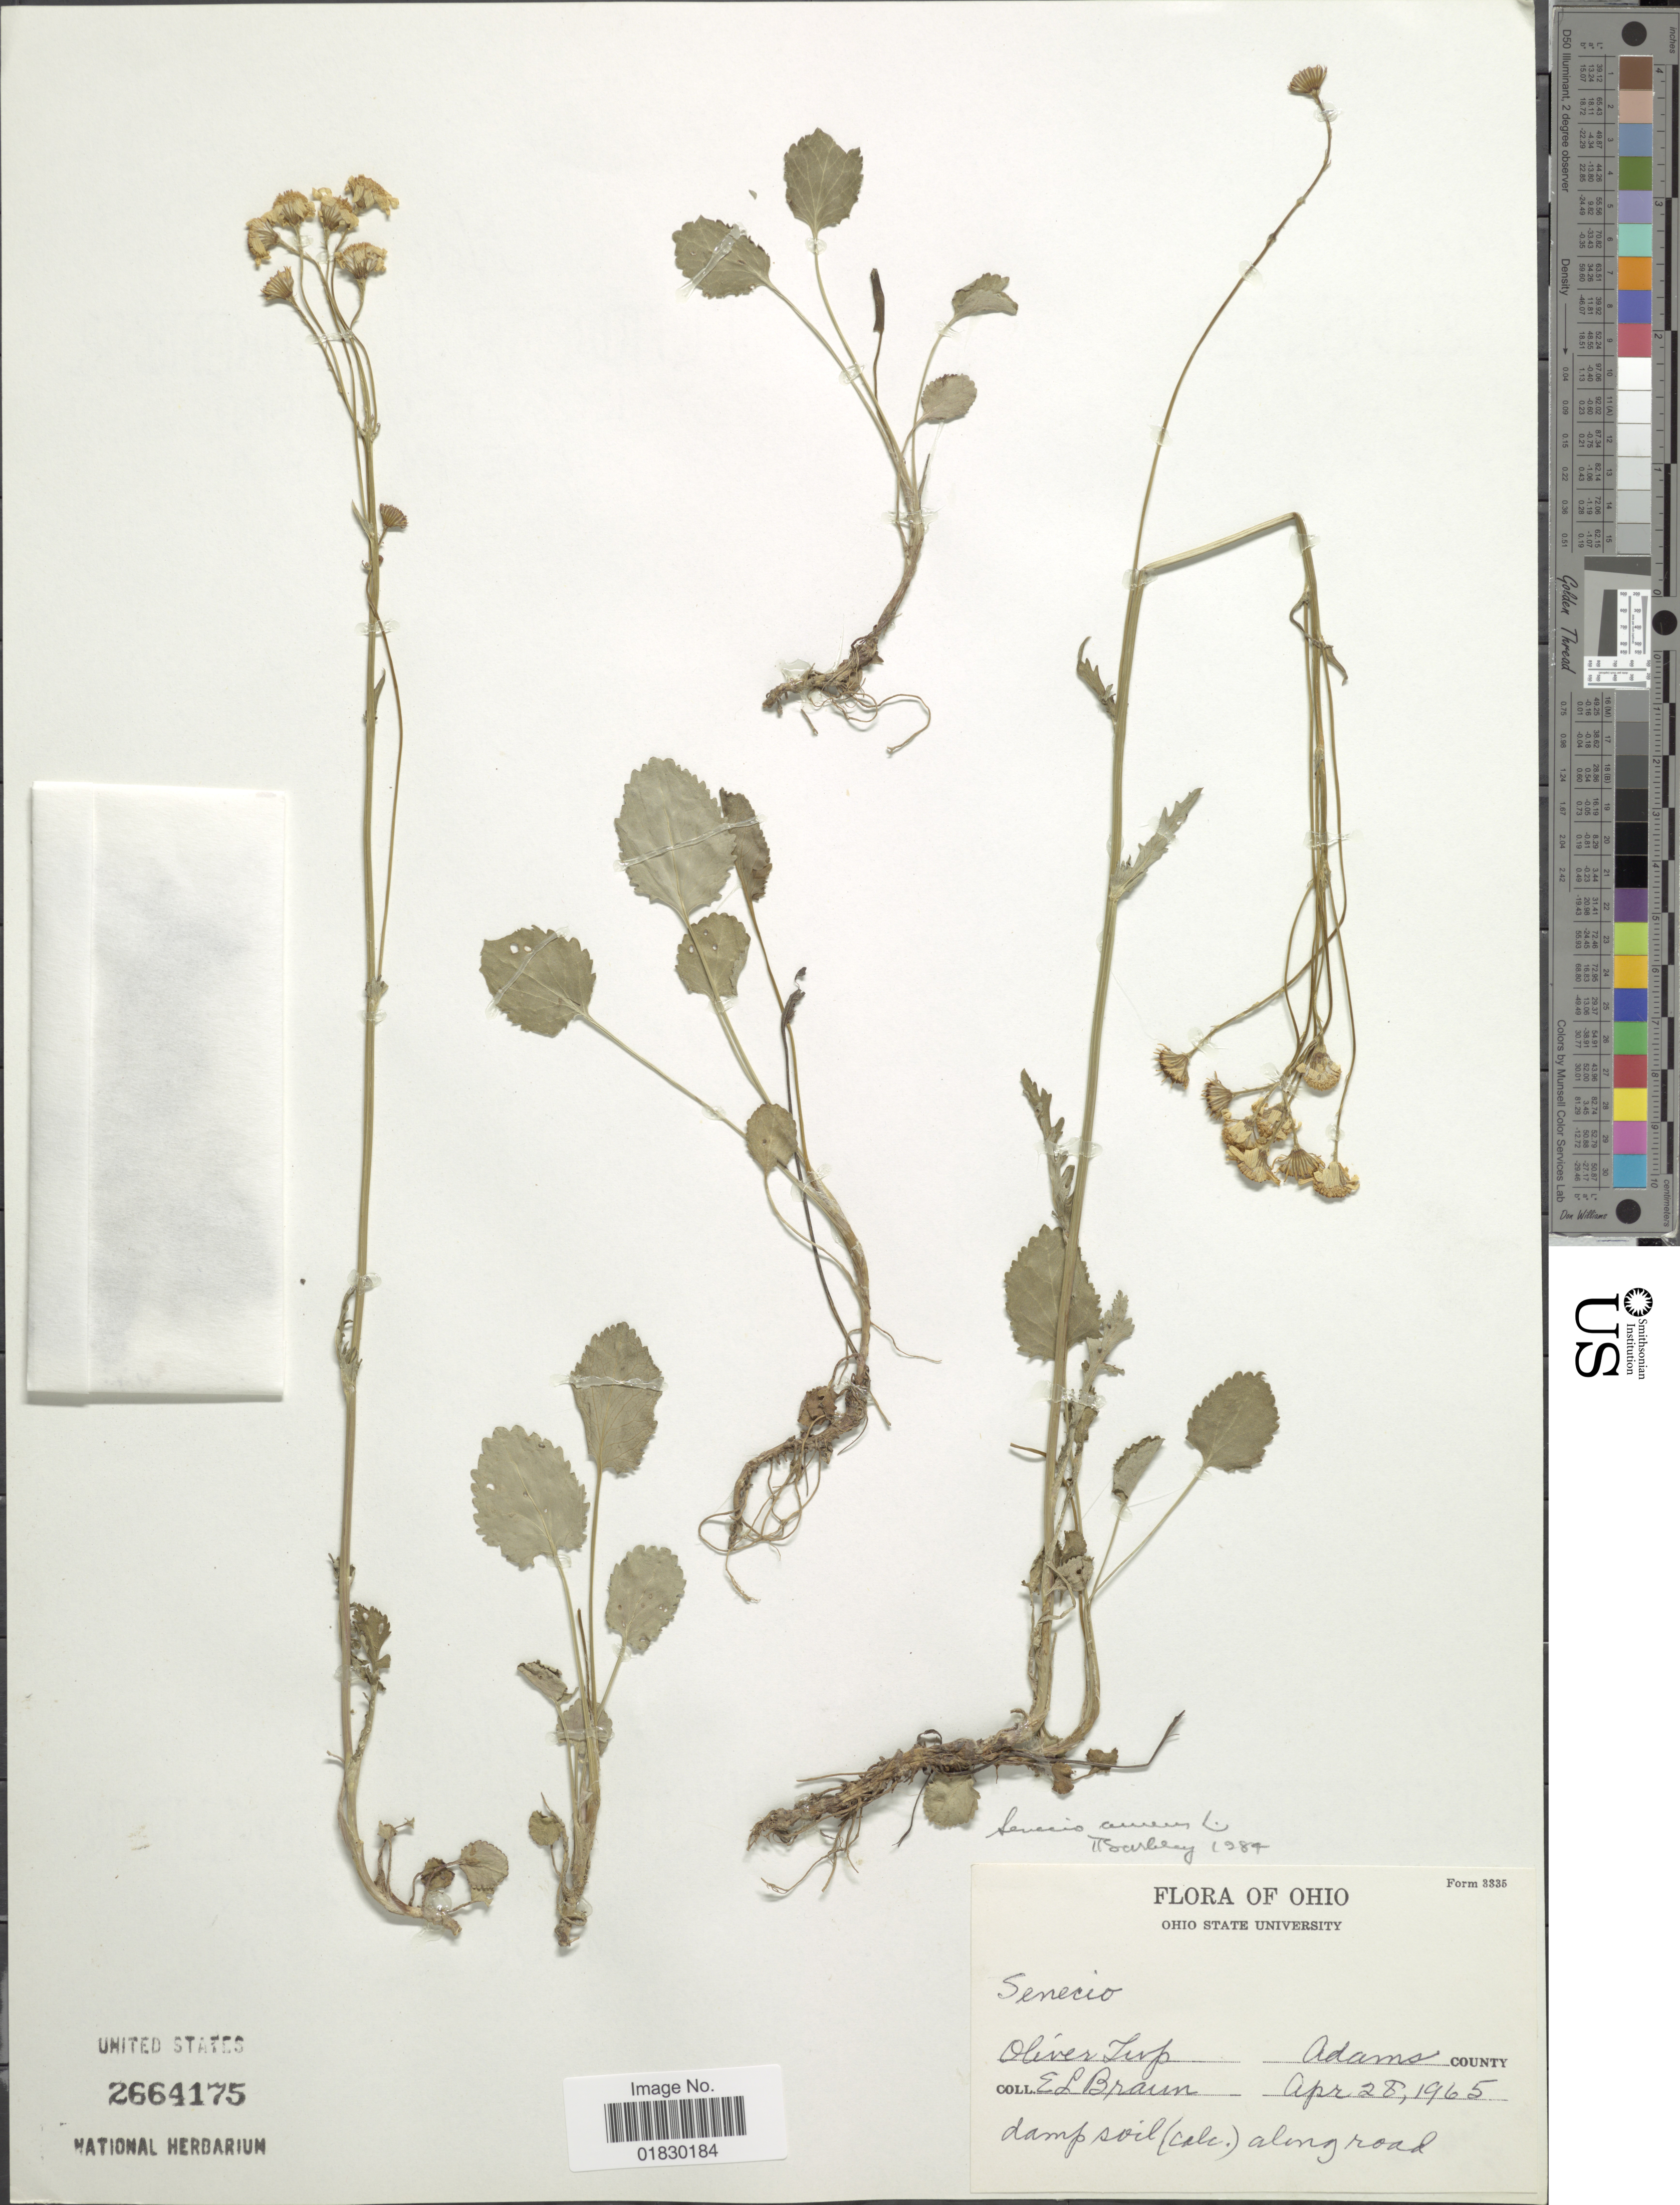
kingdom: Plantae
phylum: Tracheophyta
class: Magnoliopsida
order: Asterales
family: Asteraceae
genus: Packera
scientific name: Packera aurea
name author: (L.) Á. Löve & D. Löve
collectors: E. L. Braun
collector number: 3335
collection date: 1965-04-28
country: United States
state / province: Ohio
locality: Oliver Twp, Adams County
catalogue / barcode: US 2664175